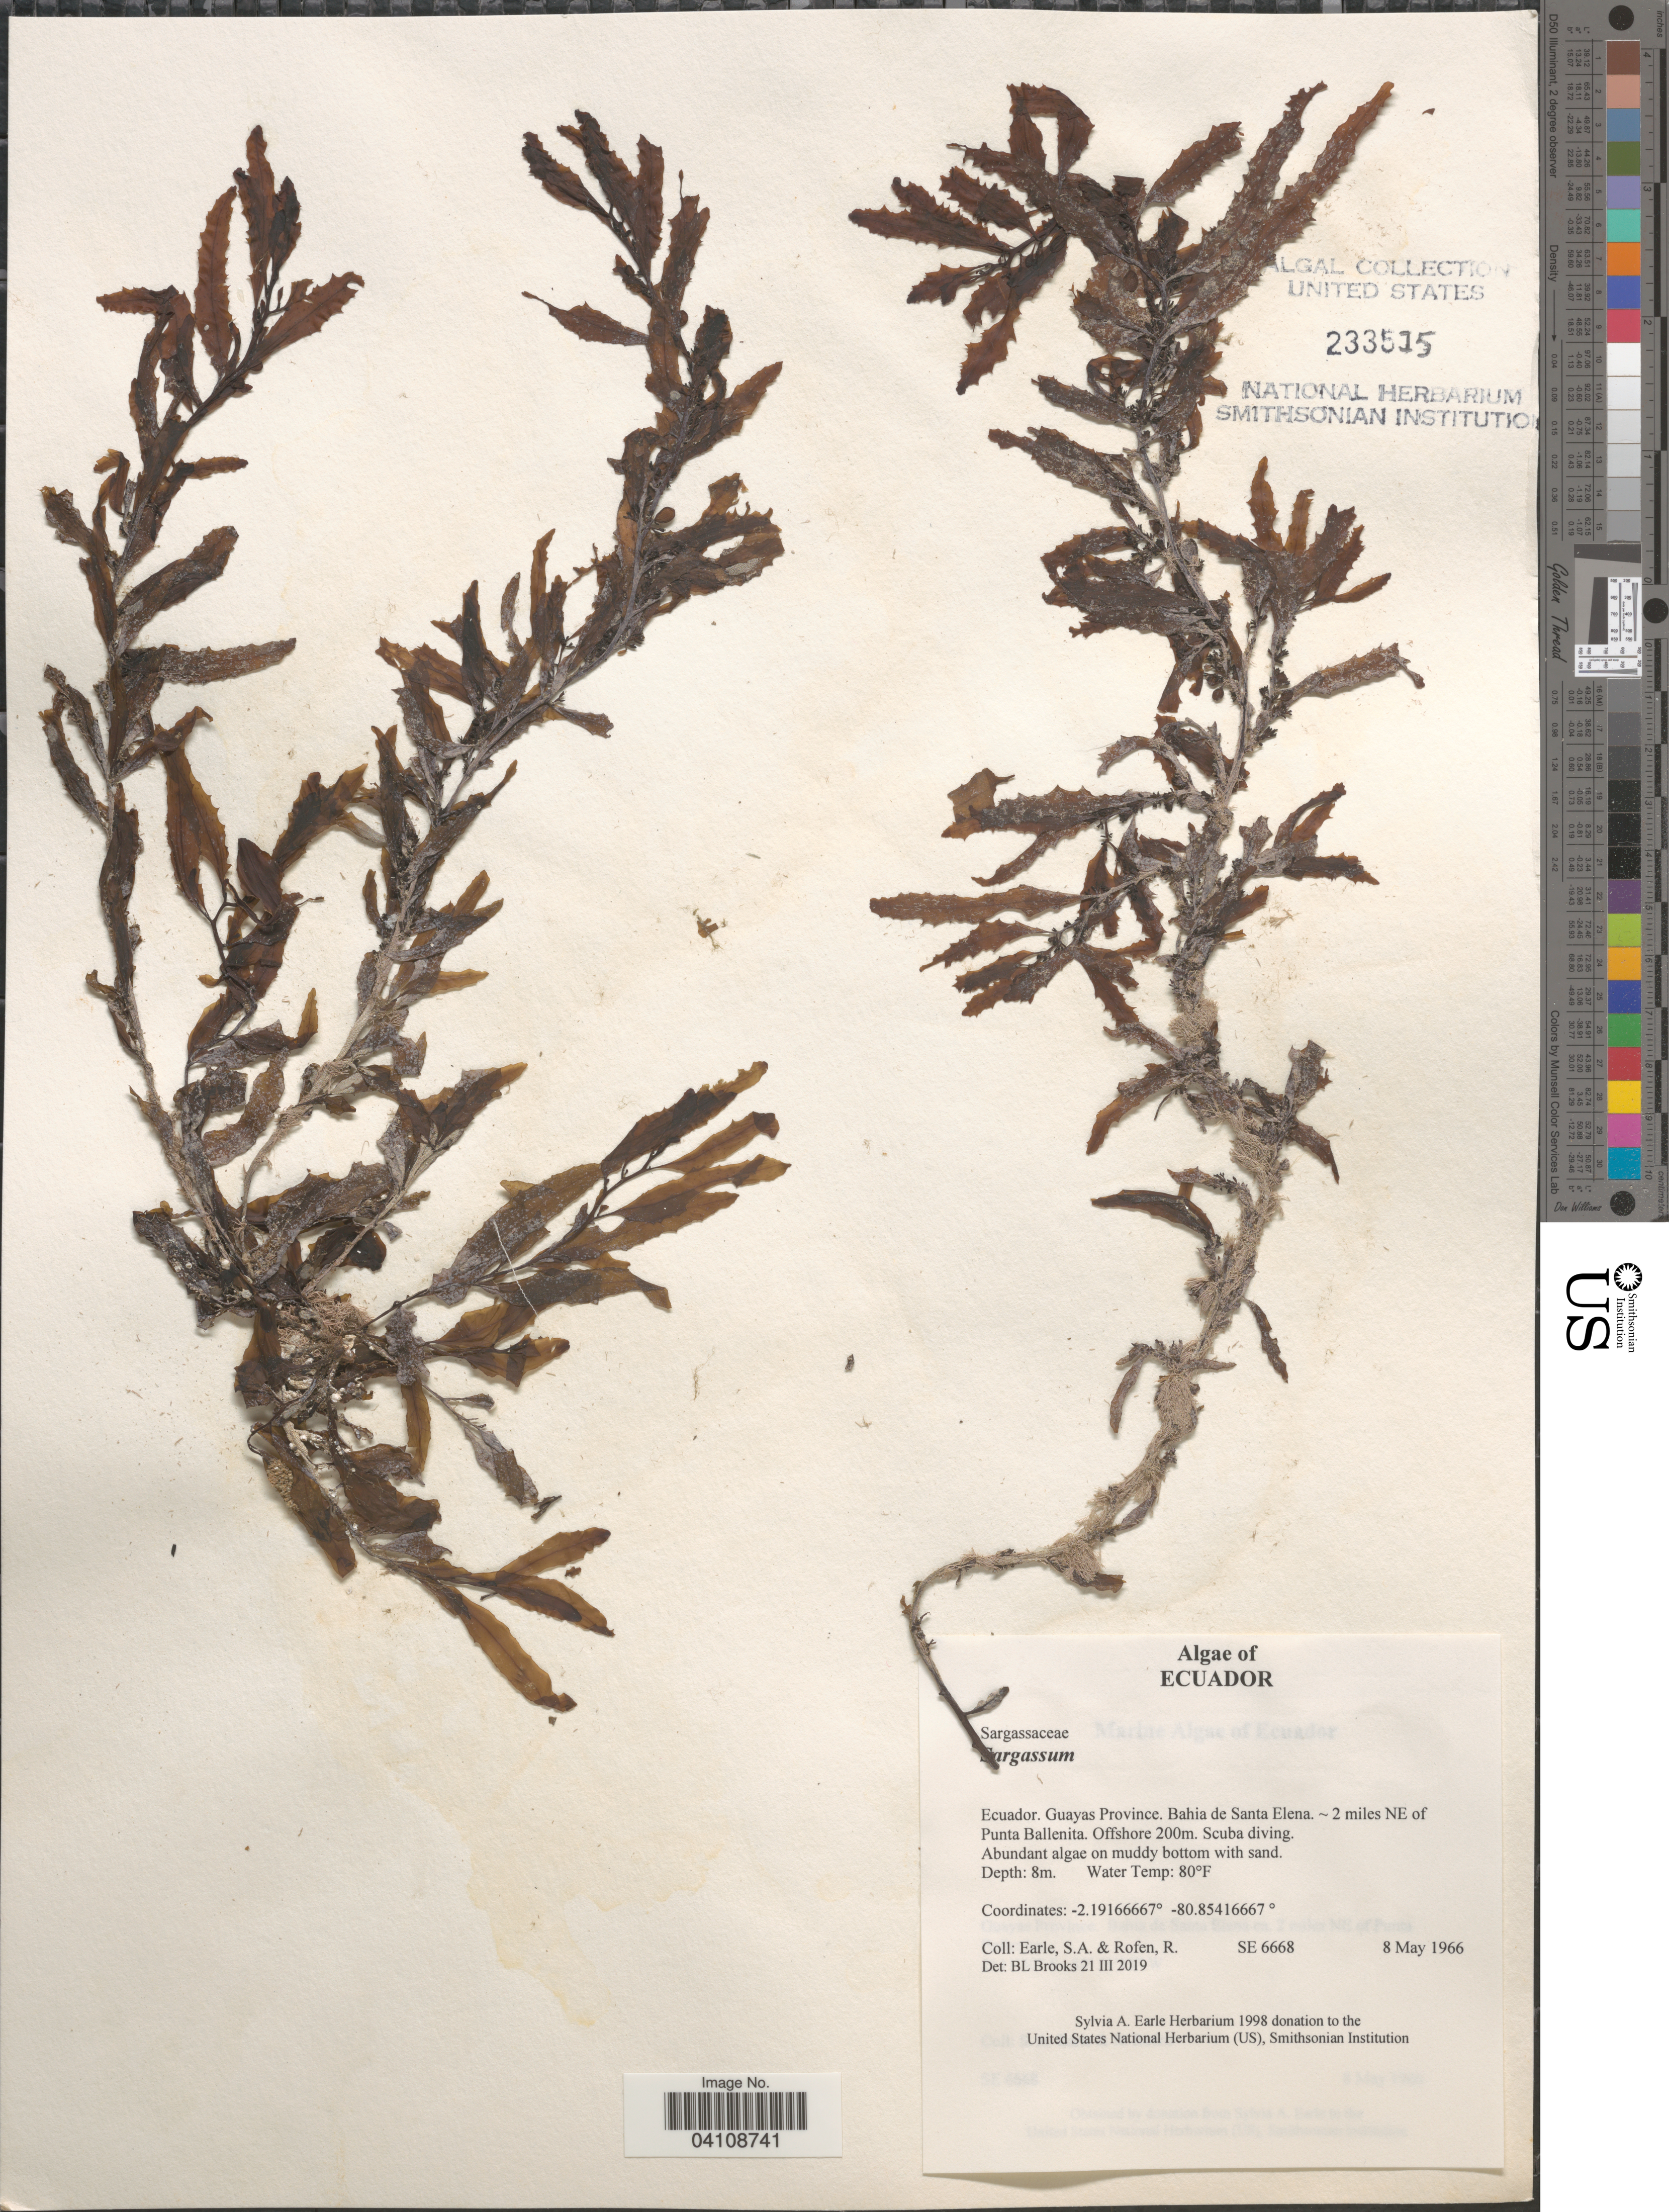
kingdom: Chromista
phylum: Ochrophyta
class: Phaeophyceae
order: Fucales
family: Sargassaceae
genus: Sargassum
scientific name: Sargassum sp.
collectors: S. A. Earle & R. Rofen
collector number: SE6668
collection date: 1966-05-08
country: Ecuador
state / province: Guayas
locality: Bahia de Santa Elena. ~2 miles NE of Punta Ballenita. Offshore 200m.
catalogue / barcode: US 233515